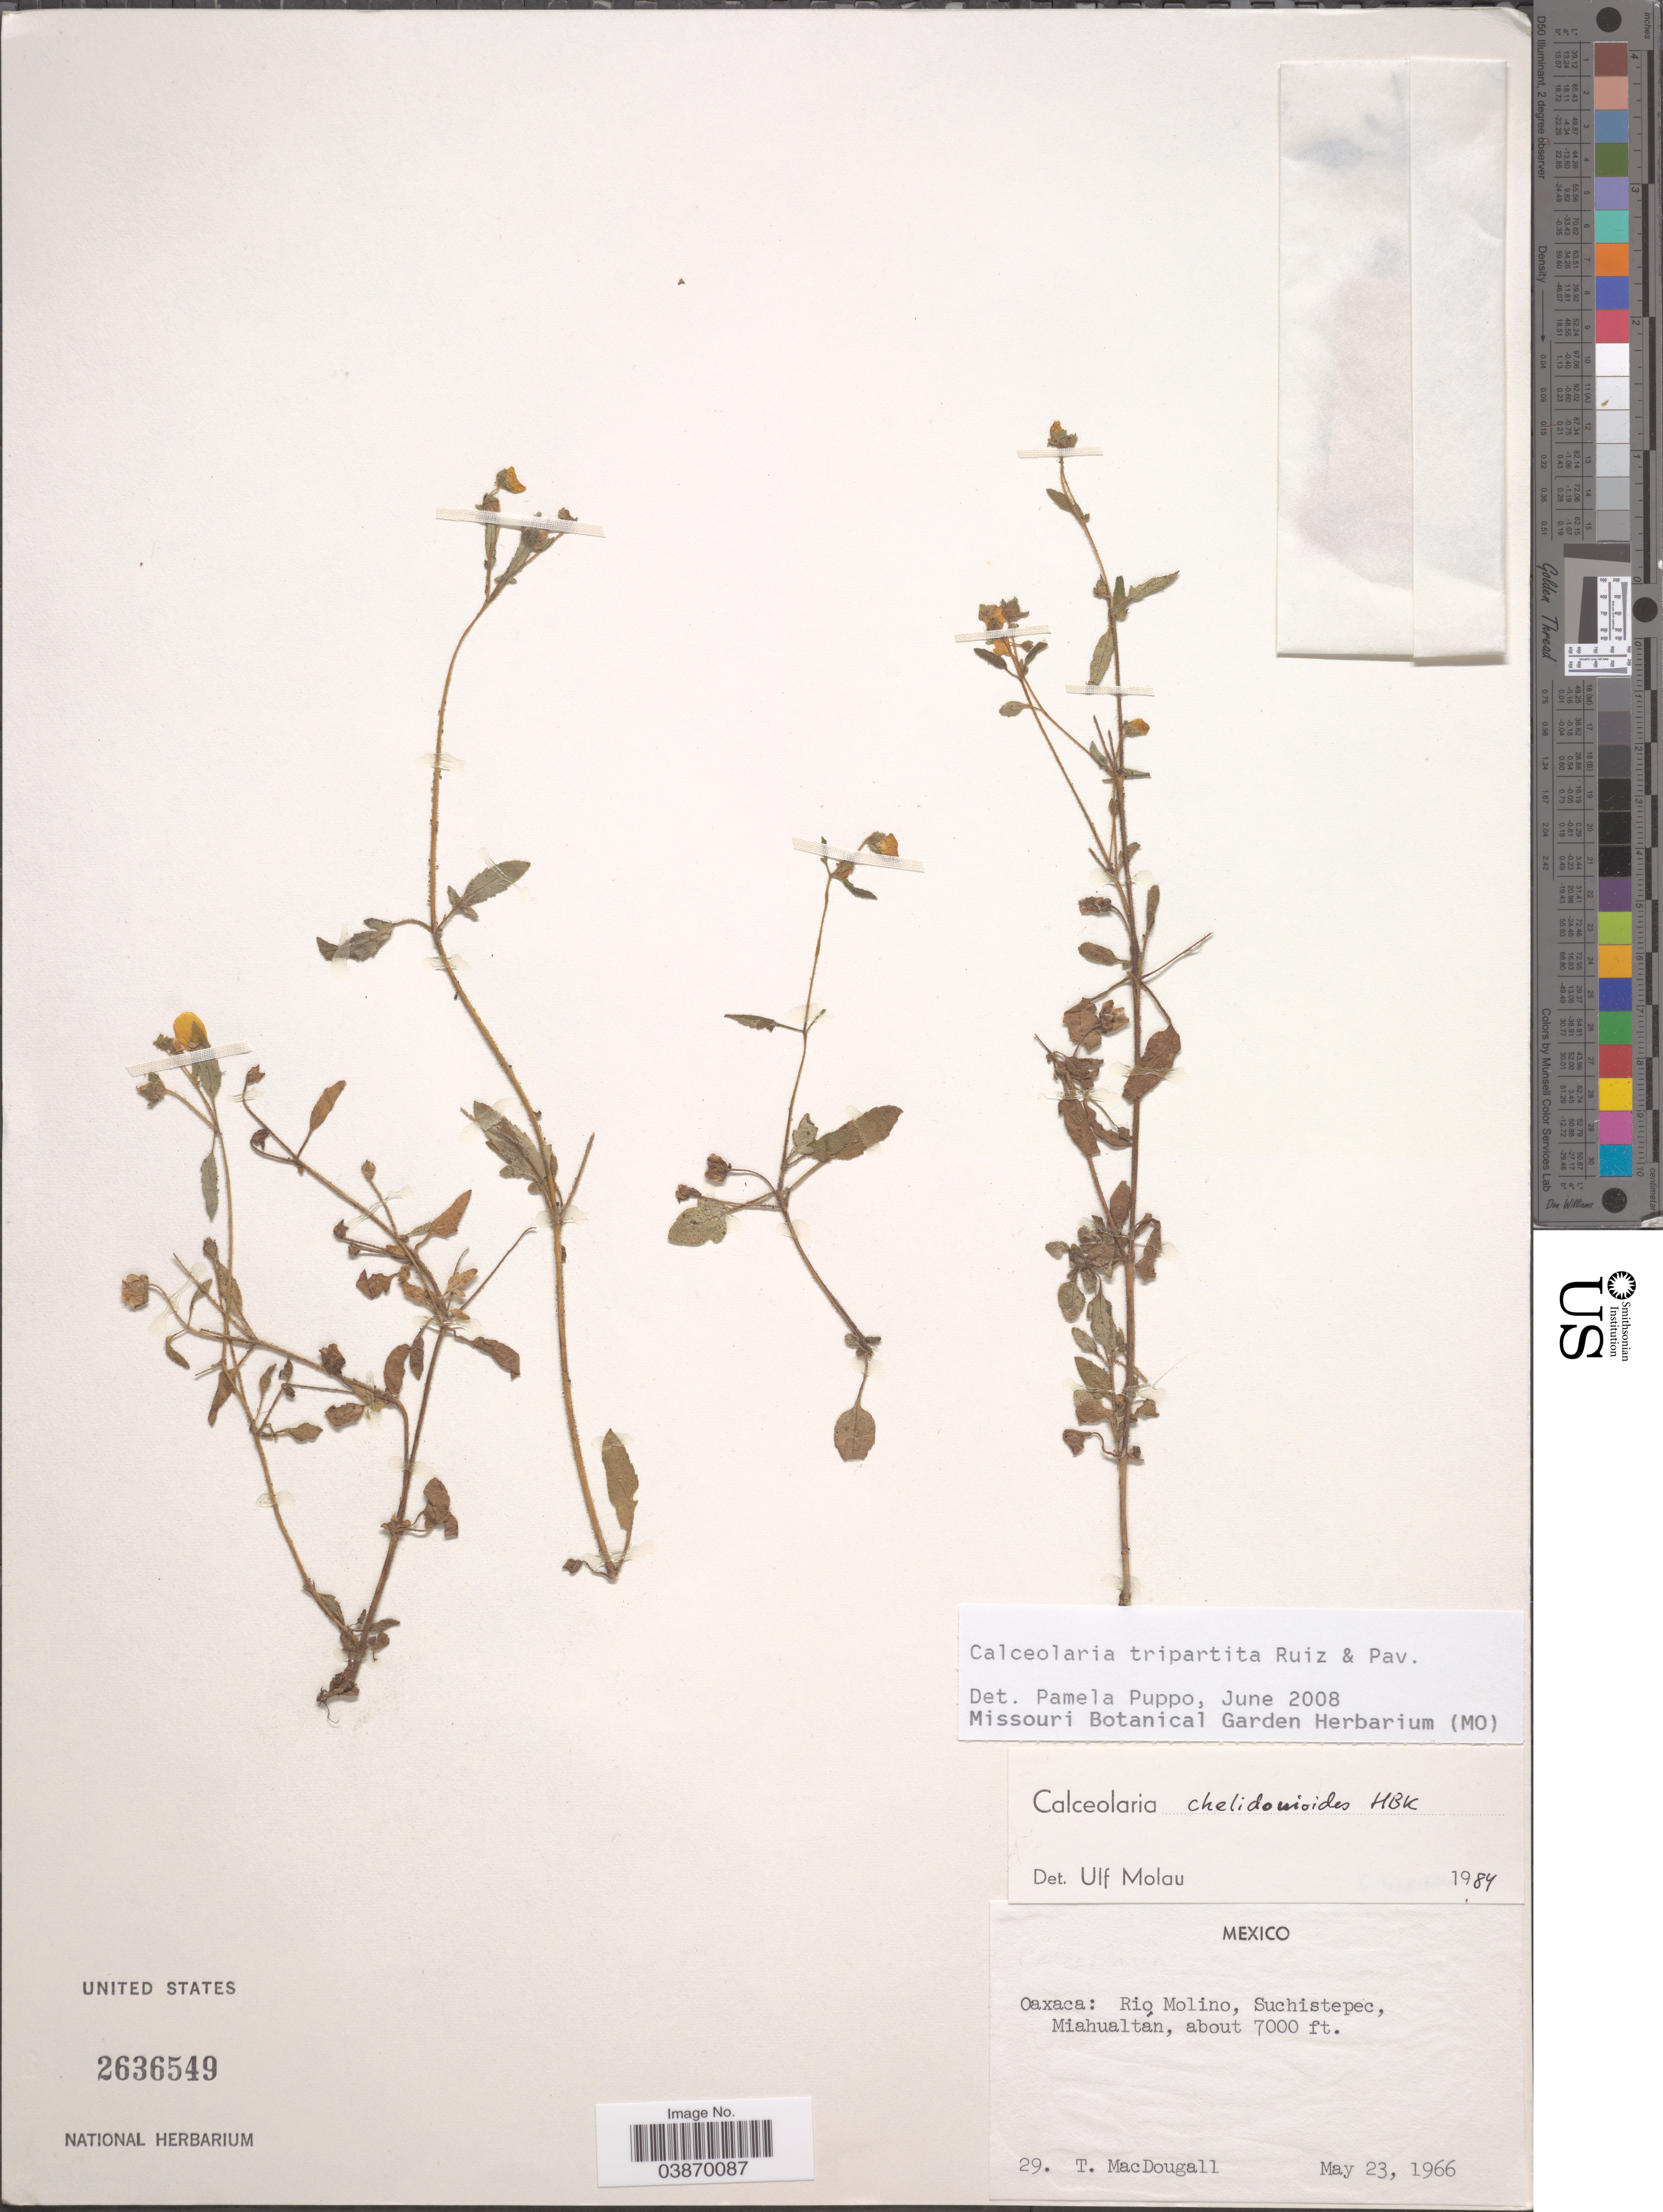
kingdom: Plantae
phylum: Tracheophyta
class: Magnoliopsida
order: Lamiales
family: Calceolariaceae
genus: Calceolaria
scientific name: Calceolaria tripartita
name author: Ruiz & Pav.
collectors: T. B. MacDougall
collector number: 29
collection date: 1966-05-23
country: Mexico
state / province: Oaxaca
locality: Rio Molino, Suchitepec, Miahualtán.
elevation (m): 2134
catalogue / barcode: US 2636549